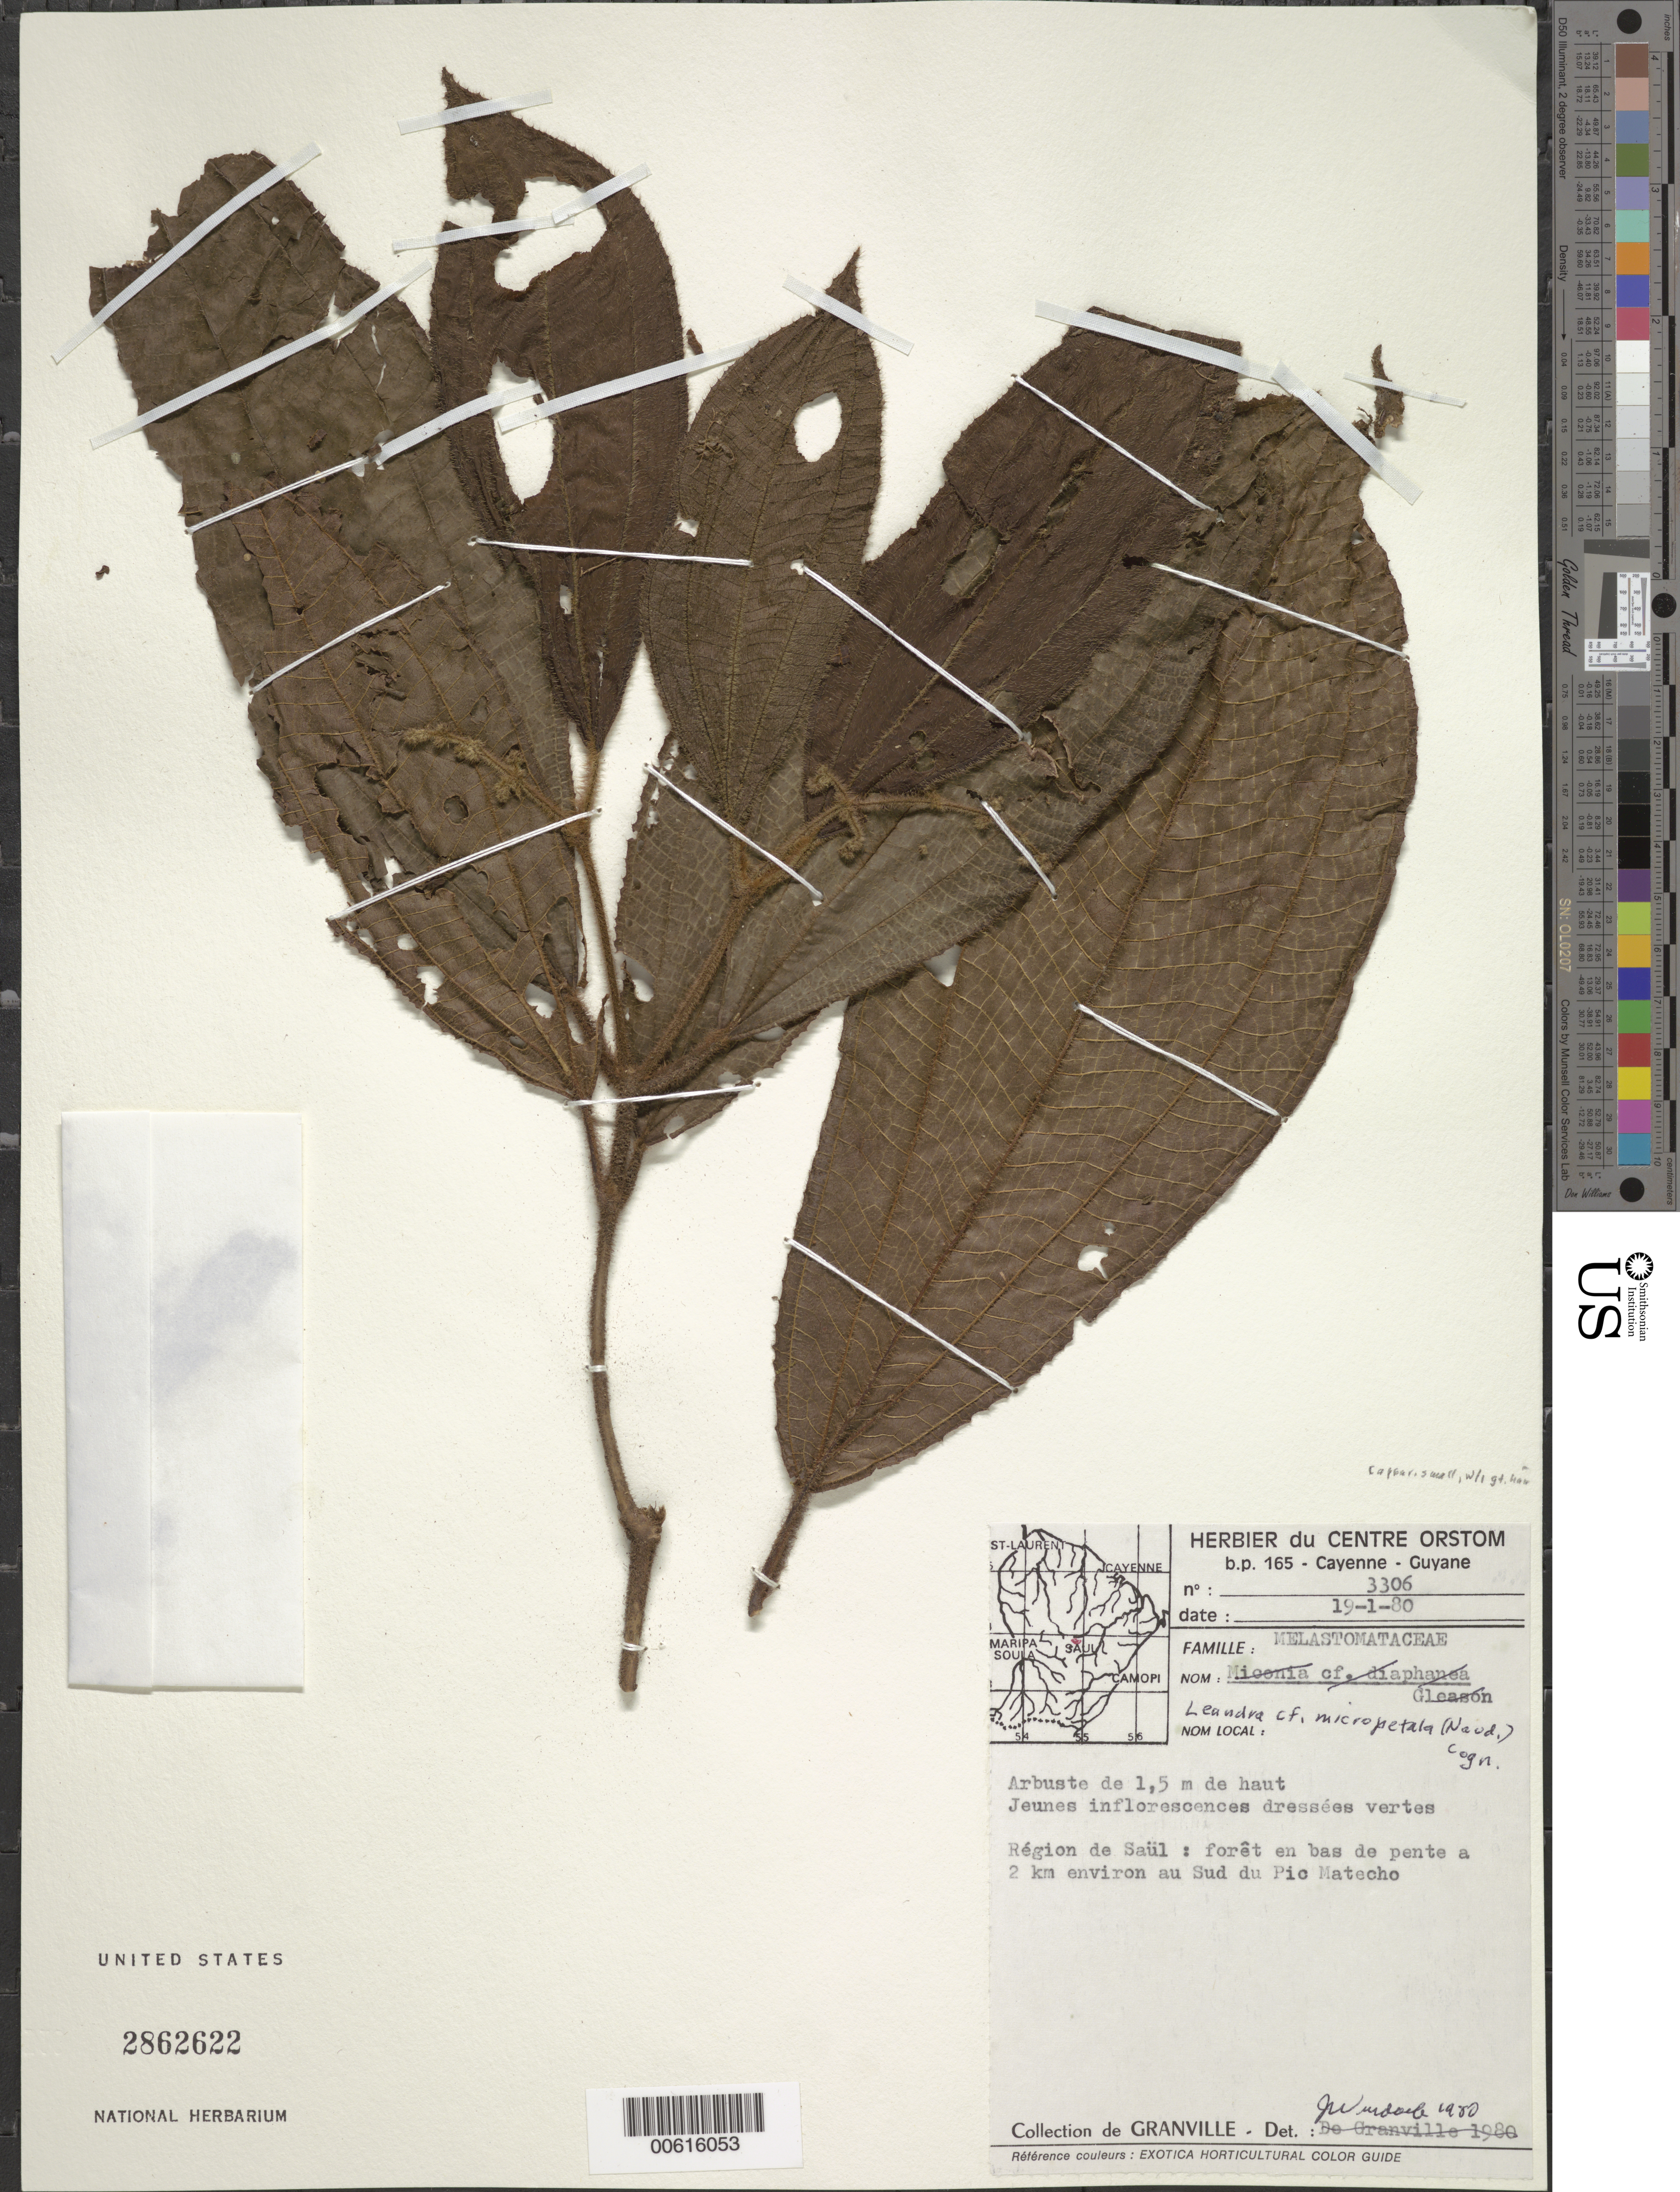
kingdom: Plantae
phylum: Tracheophyta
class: Magnoliopsida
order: Myrtales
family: Melastomataceae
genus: Leandra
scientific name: Leandra micropetala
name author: (Naudin) Cogn.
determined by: Wurdack, John J., (US), US (UNITED STATES)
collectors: J.-J. de Granville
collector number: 3306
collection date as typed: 19-Jan-80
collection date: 1980-01-19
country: French Guiana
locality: Saül, 2 km Sud du Pic Matecho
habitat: Foret en bas de pente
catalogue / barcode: US 2862622